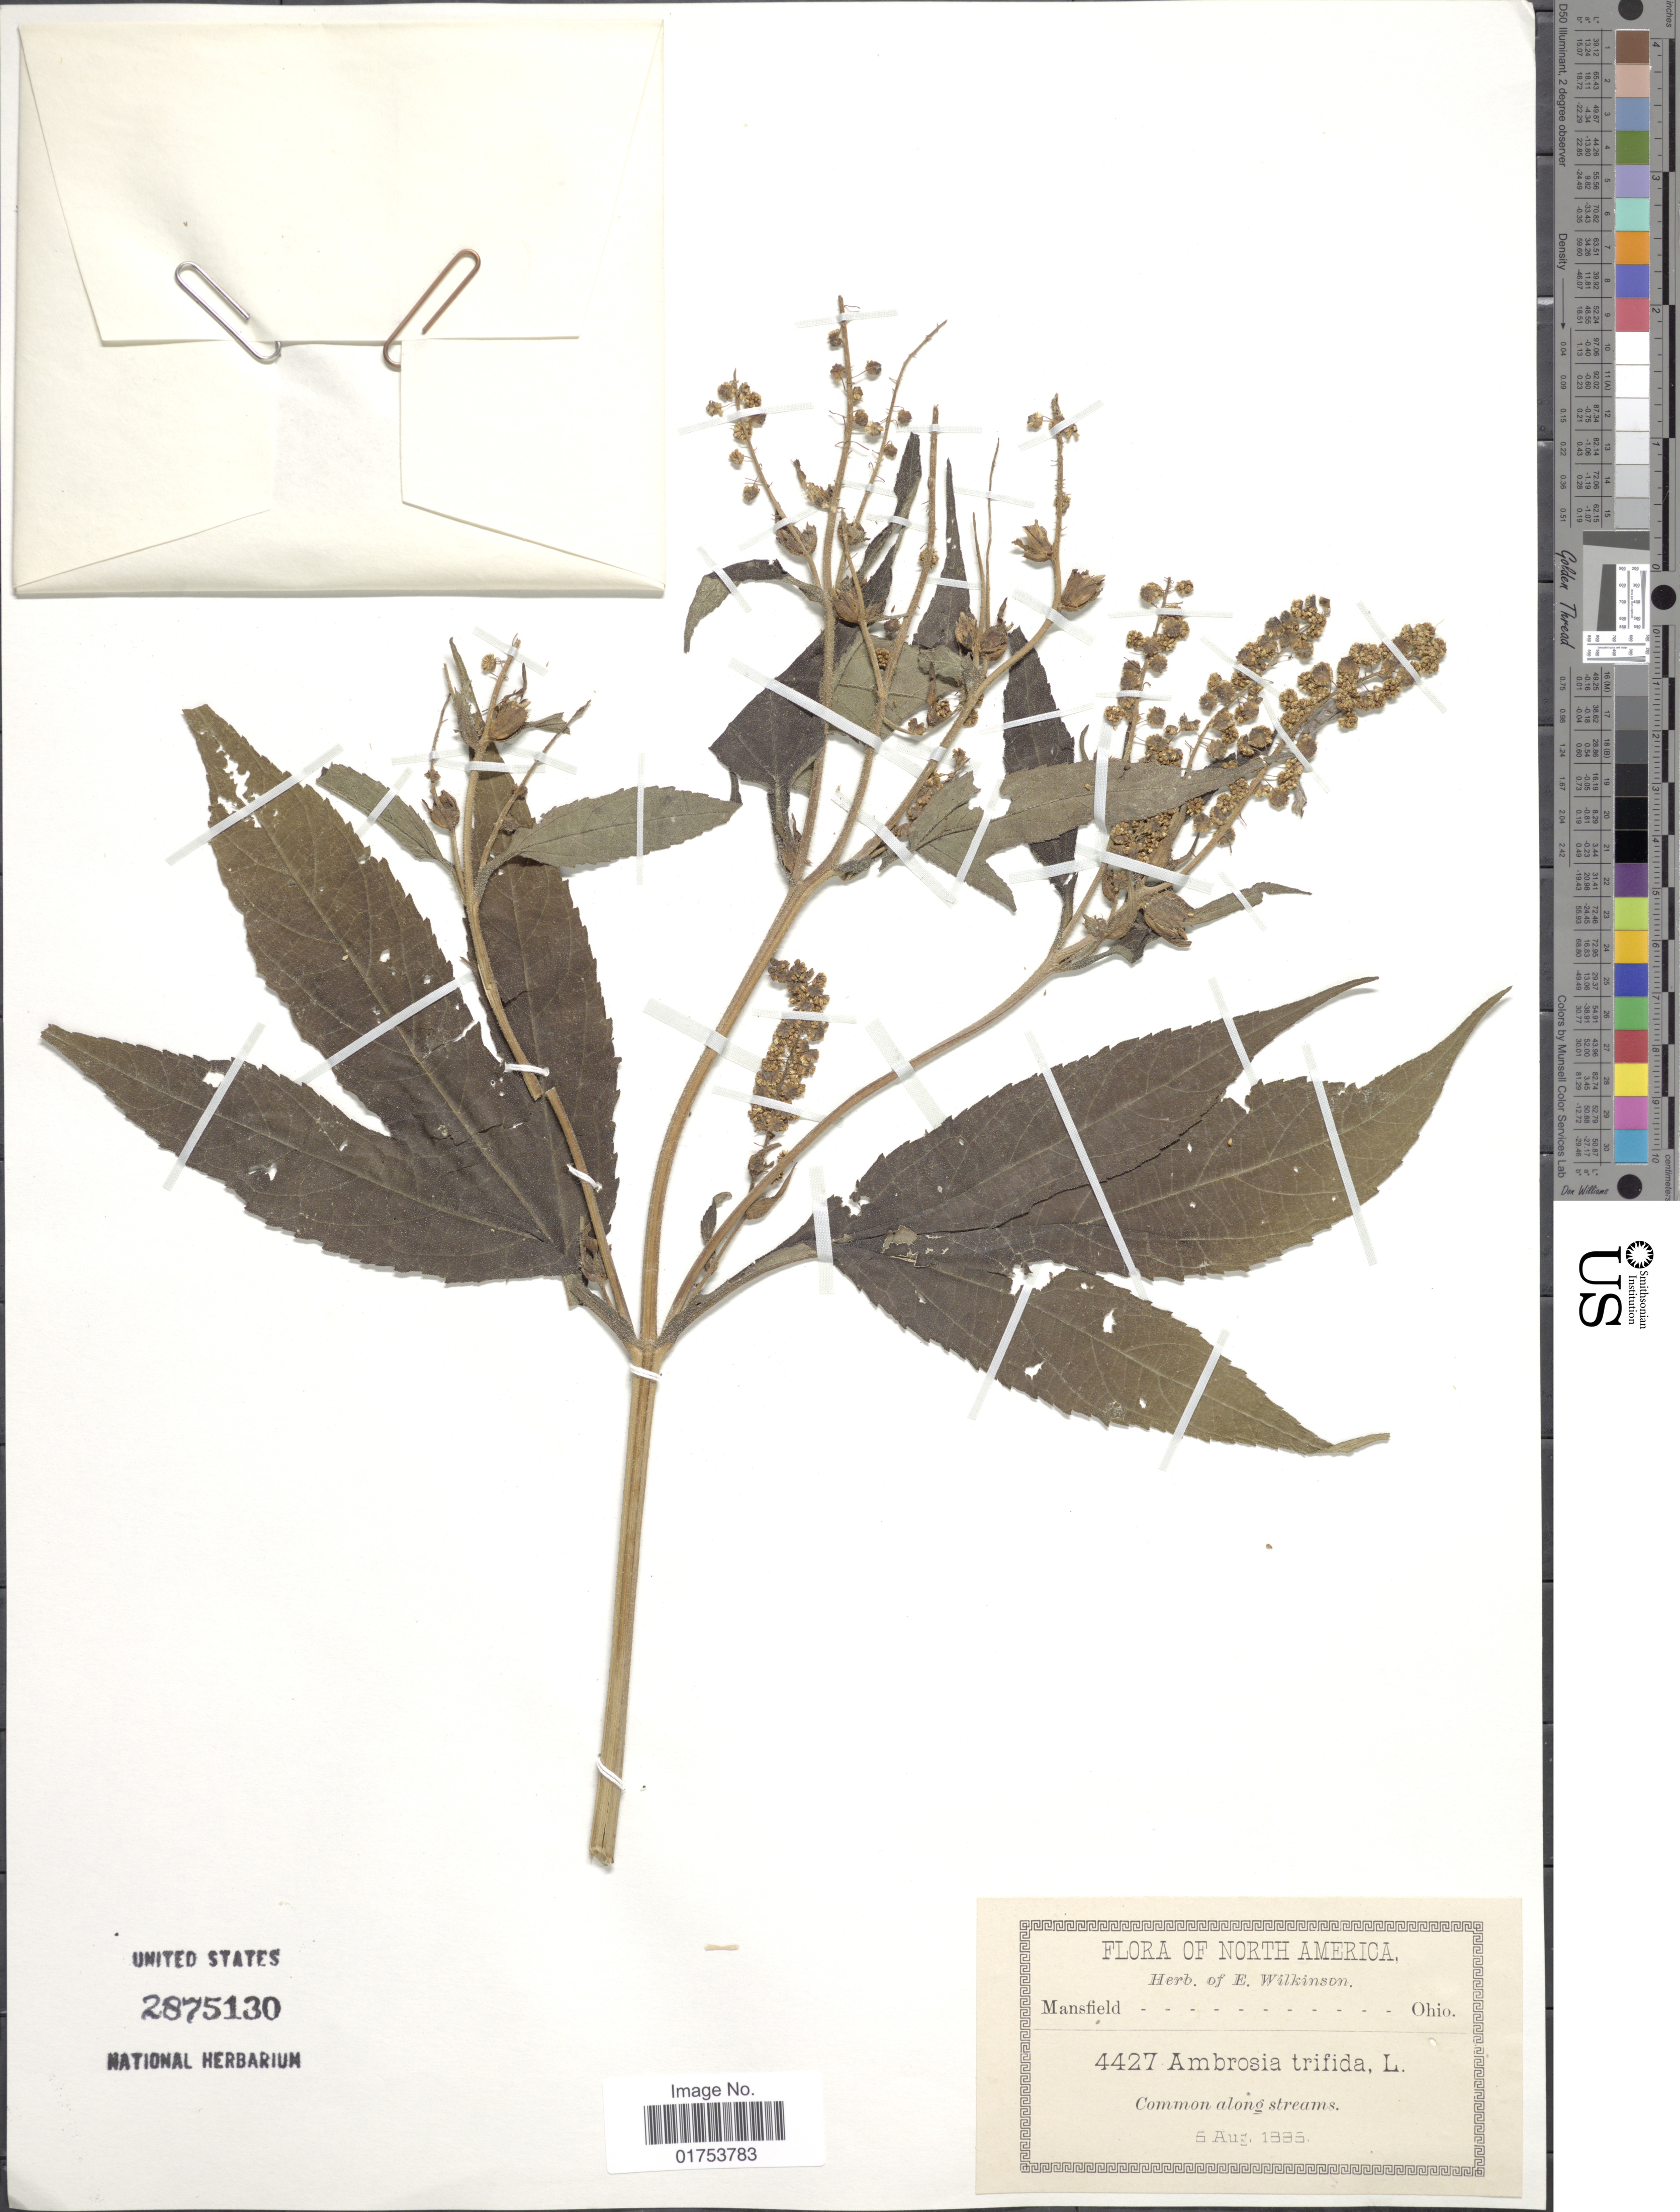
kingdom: Plantae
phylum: Tracheophyta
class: Magnoliopsida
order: Asterales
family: Asteraceae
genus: Ambrosia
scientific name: Ambrosia trifida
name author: L.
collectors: ex herb. E. Wilkinson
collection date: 1886-08-05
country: United States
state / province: Ohio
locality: Mansfield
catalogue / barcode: US 2875130